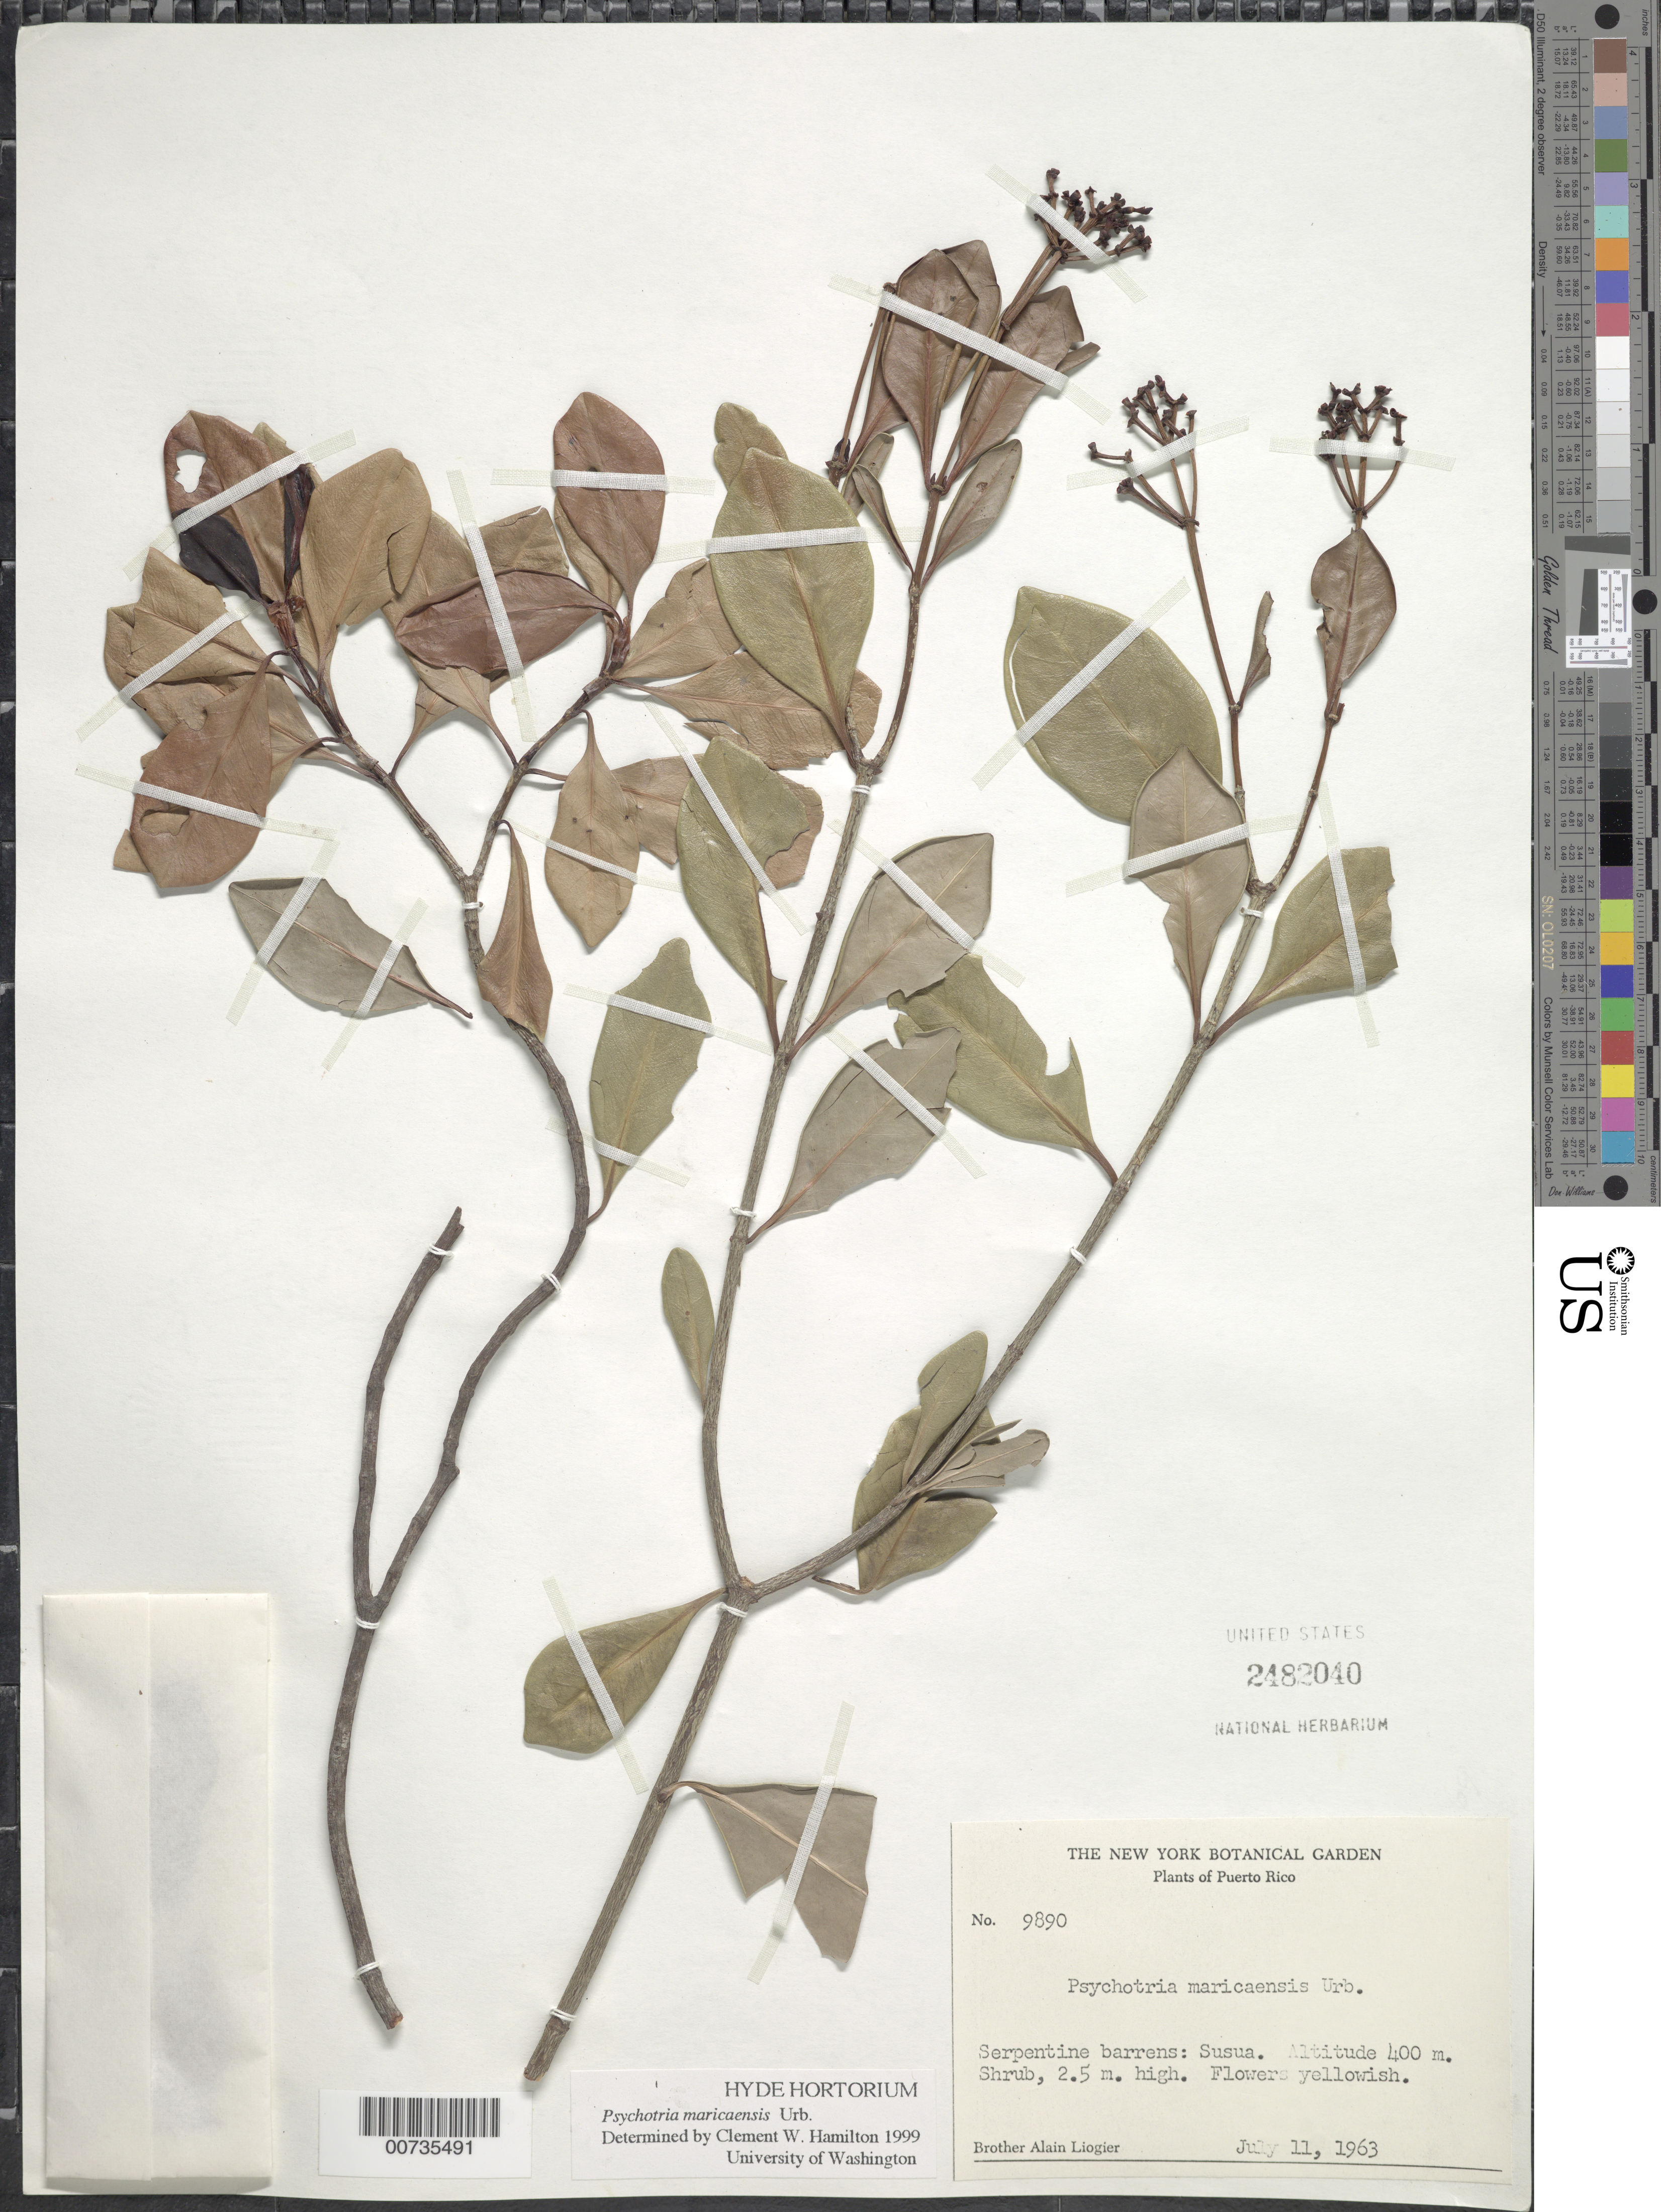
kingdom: Plantae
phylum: Tracheophyta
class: Magnoliopsida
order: Gentianales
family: Rubiaceae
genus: Psychotria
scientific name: Psychotria maricaensis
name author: Urb.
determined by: Hamilton, C. W.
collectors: A. H. Liogier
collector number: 9890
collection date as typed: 11 Jul 1963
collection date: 1963-07-11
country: Puerto Rico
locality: Susua.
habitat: Serpentine barrens.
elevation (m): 400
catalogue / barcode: US 2482040